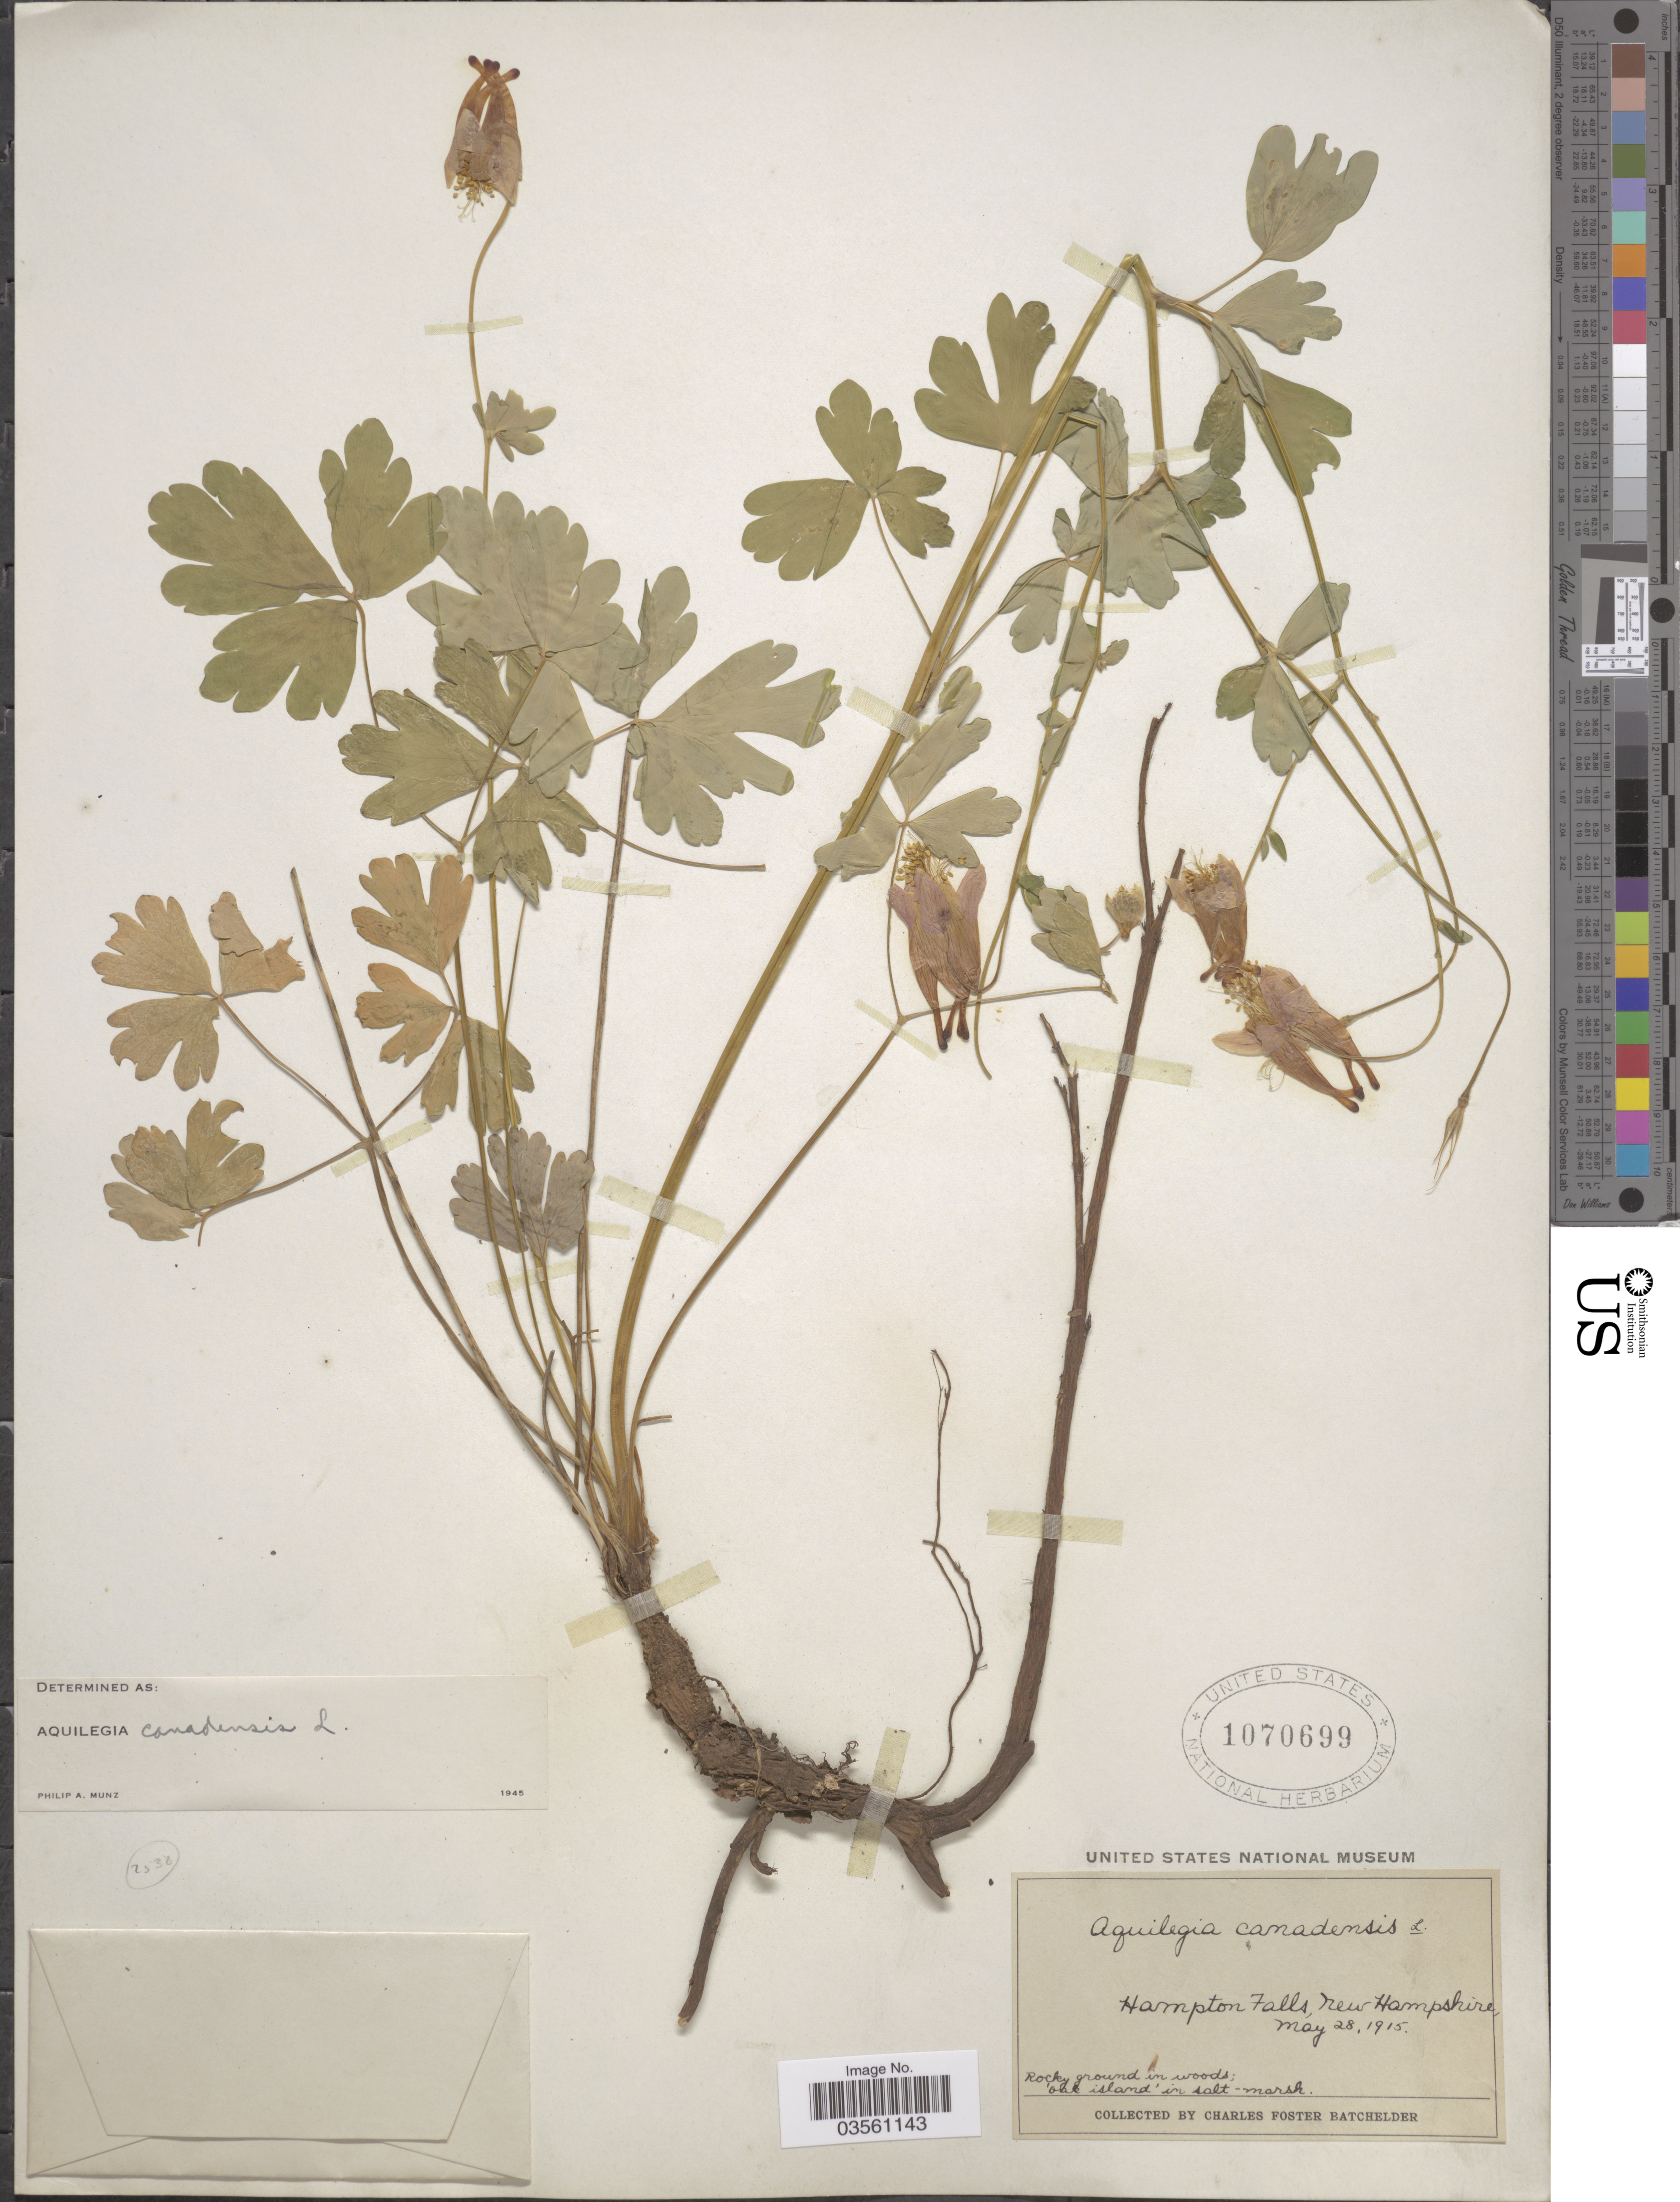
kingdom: Plantae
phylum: Tracheophyta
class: Magnoliopsida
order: Ranunculales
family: Ranunculaceae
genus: Aquilegia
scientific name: Aquilegia canadensis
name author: L.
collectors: C. Batchelder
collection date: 1915-05-28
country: United States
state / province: New Hampshire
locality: Hampton Falls.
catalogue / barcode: US 1070699